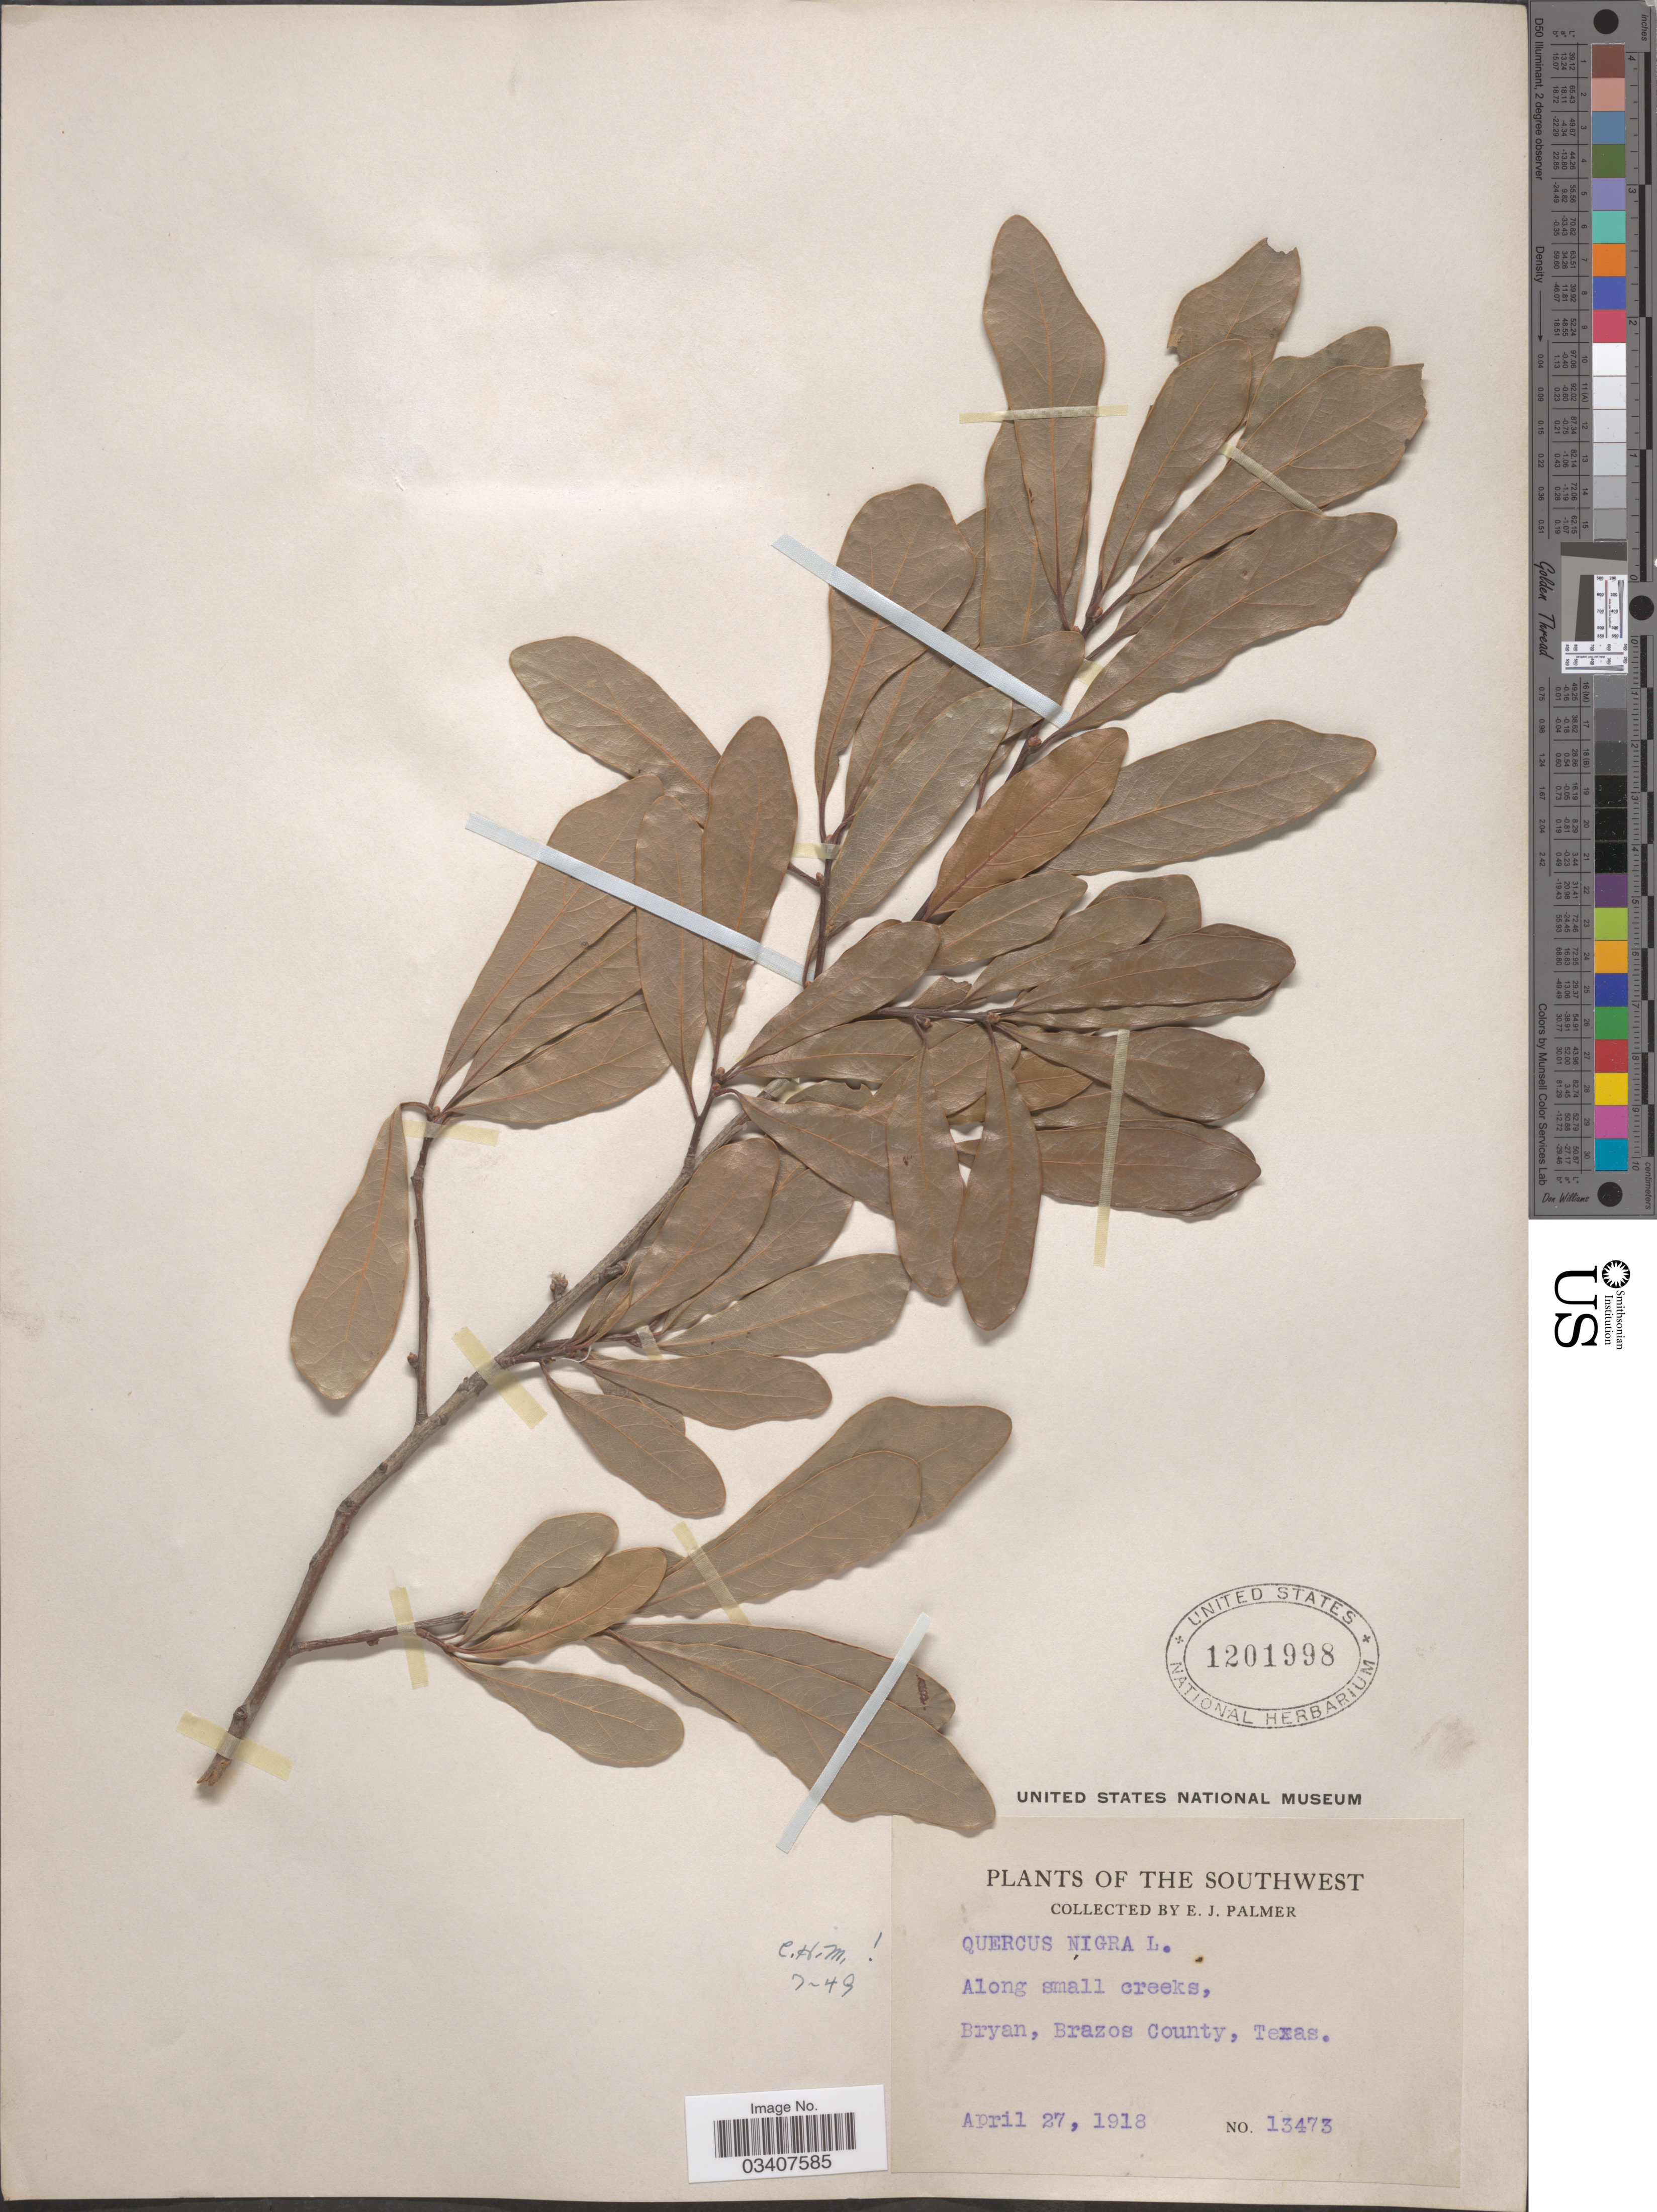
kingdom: Plantae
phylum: Tracheophyta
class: Magnoliopsida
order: Fagales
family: Fagaceae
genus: Quercus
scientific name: Quercus nigra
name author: L.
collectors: E. J. Palmer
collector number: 13473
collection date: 1918-04-27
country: United States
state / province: Texas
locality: The Southwest. Along small creeks, Bryan, Brazos County.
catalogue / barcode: US 1201998